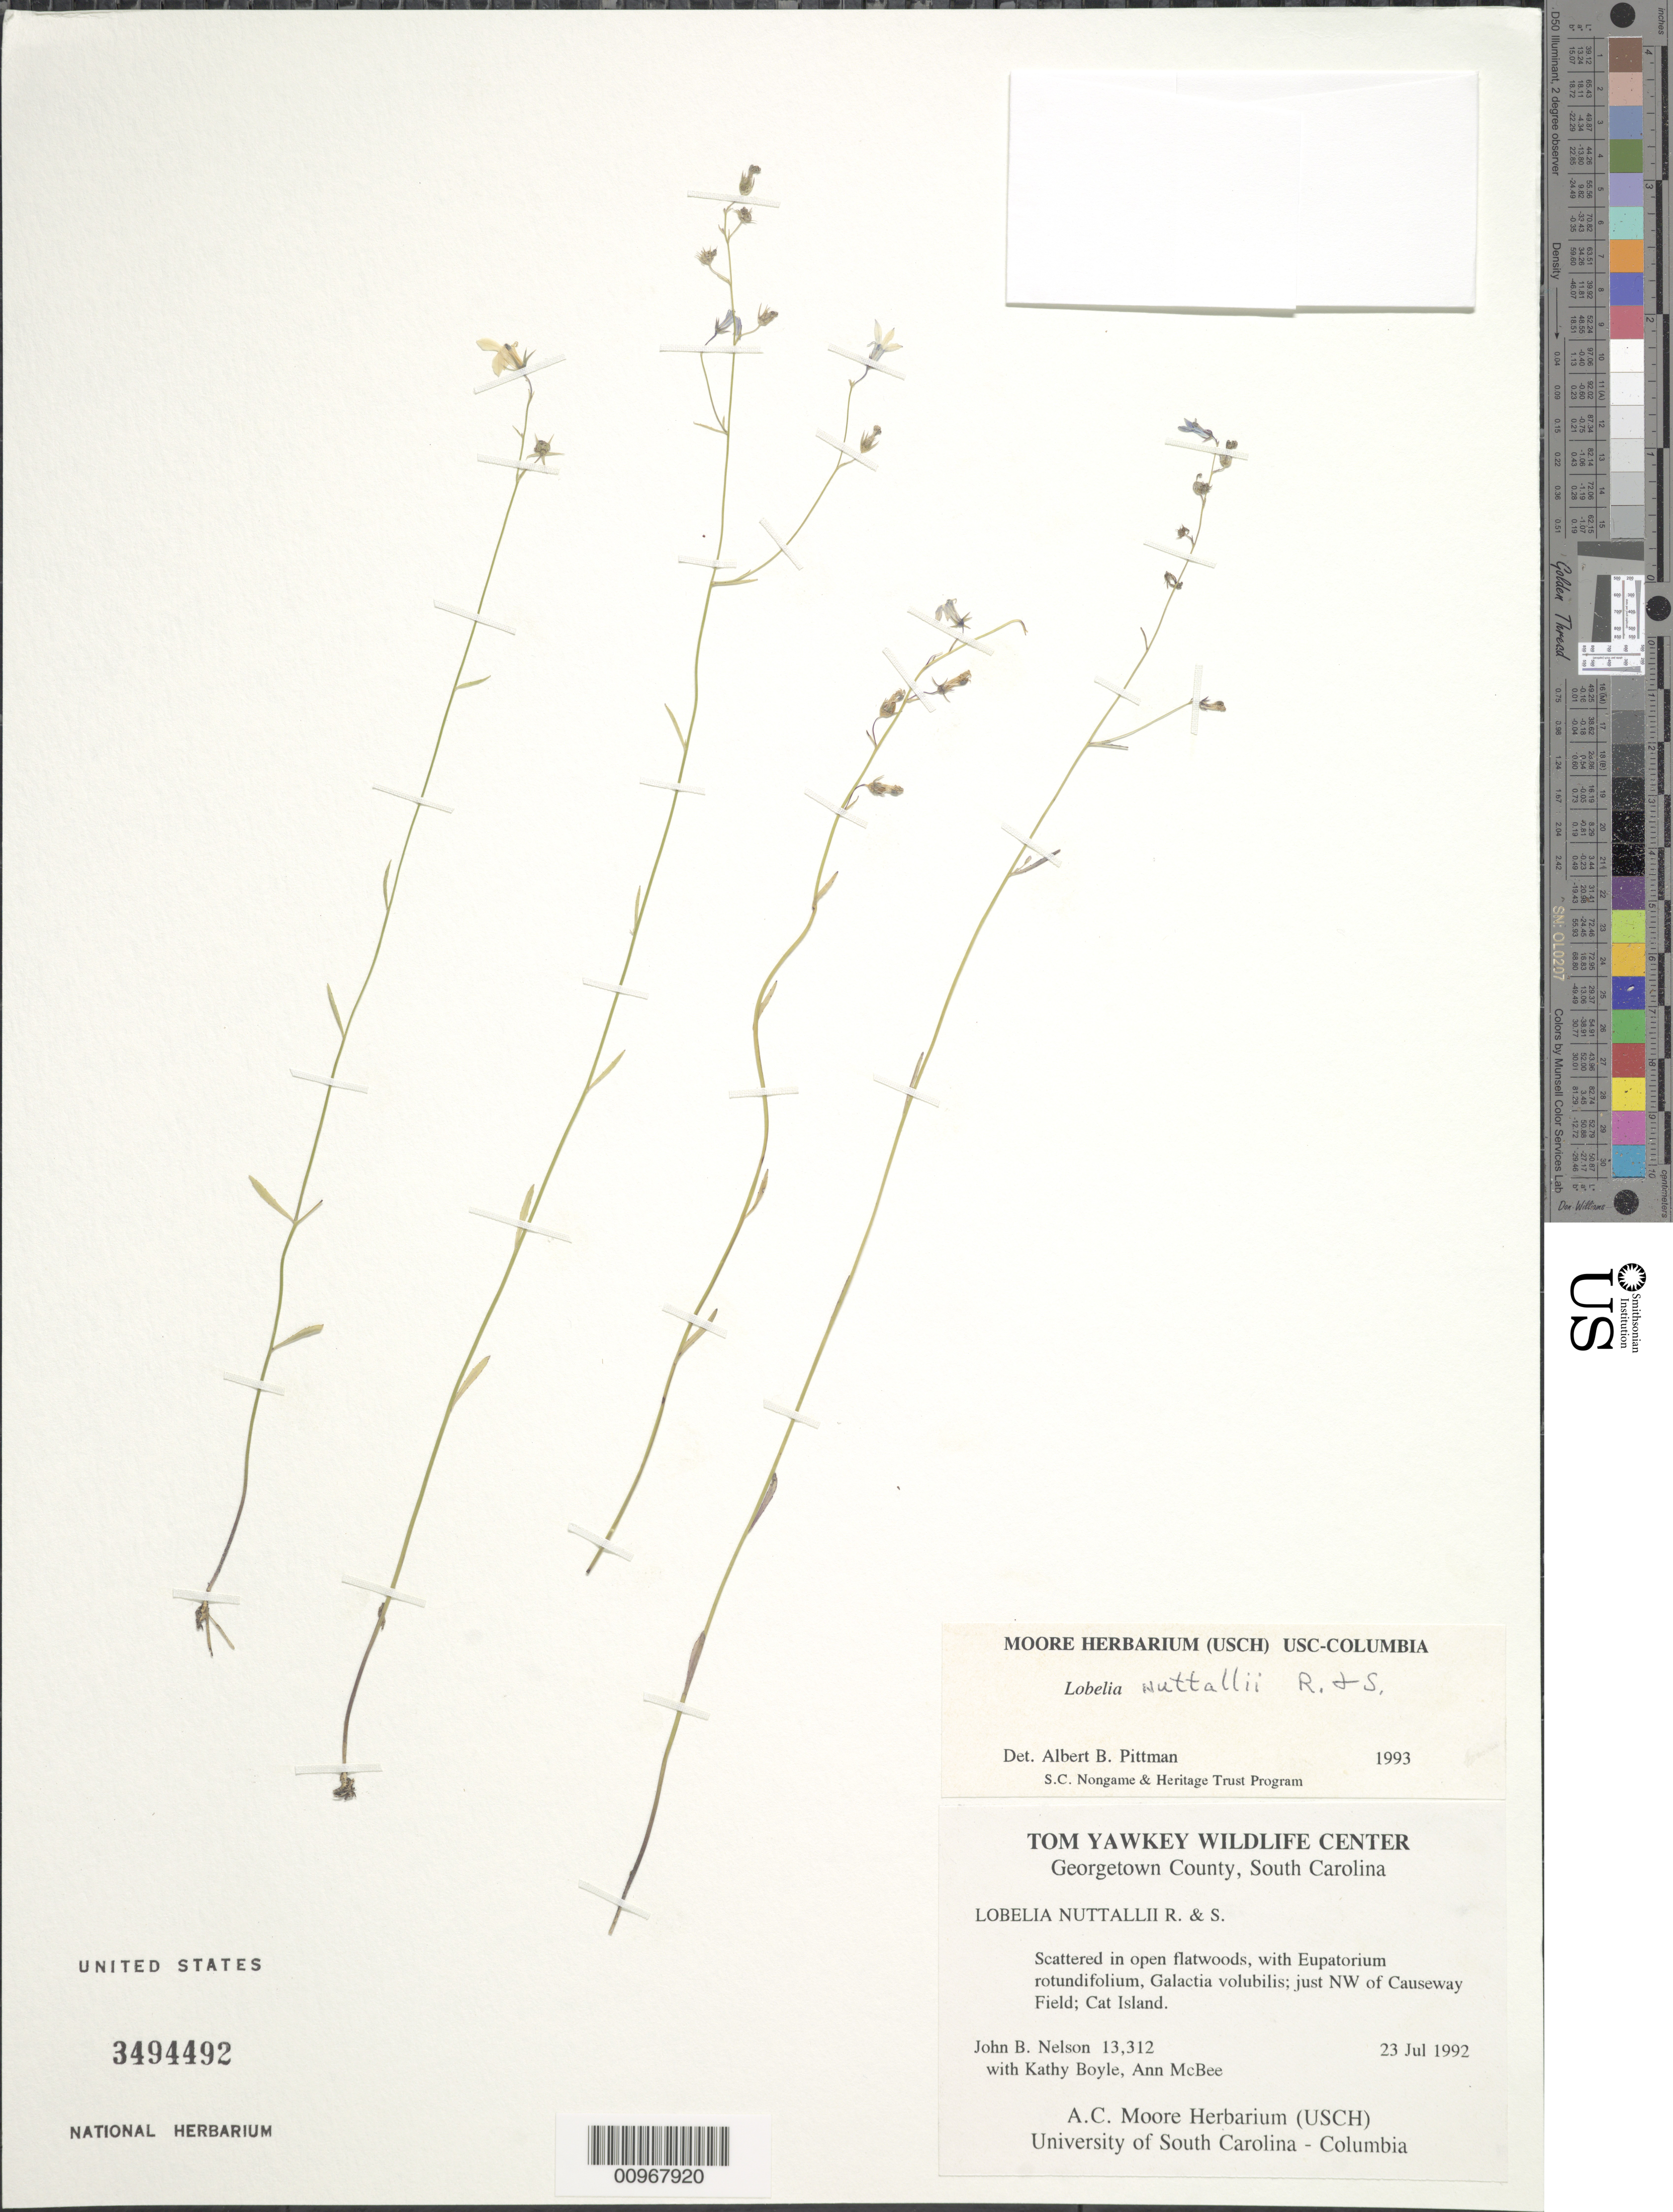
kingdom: Plantae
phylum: Tracheophyta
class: Magnoliopsida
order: Asterales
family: Campanulaceae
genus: Lobelia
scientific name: Lobelia nuttallii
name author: Schult.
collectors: J. Nelson, K. Boyle & A. McBee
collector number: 13312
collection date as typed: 23 Jul 1992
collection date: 1992-07-23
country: United States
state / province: South Carolina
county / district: Georgetown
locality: Just NW of Causeway Field, Cat Island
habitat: scattered in open flatwoods, with Eupatorium rotundifolium, Galactia volubilis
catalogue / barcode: US 3494492